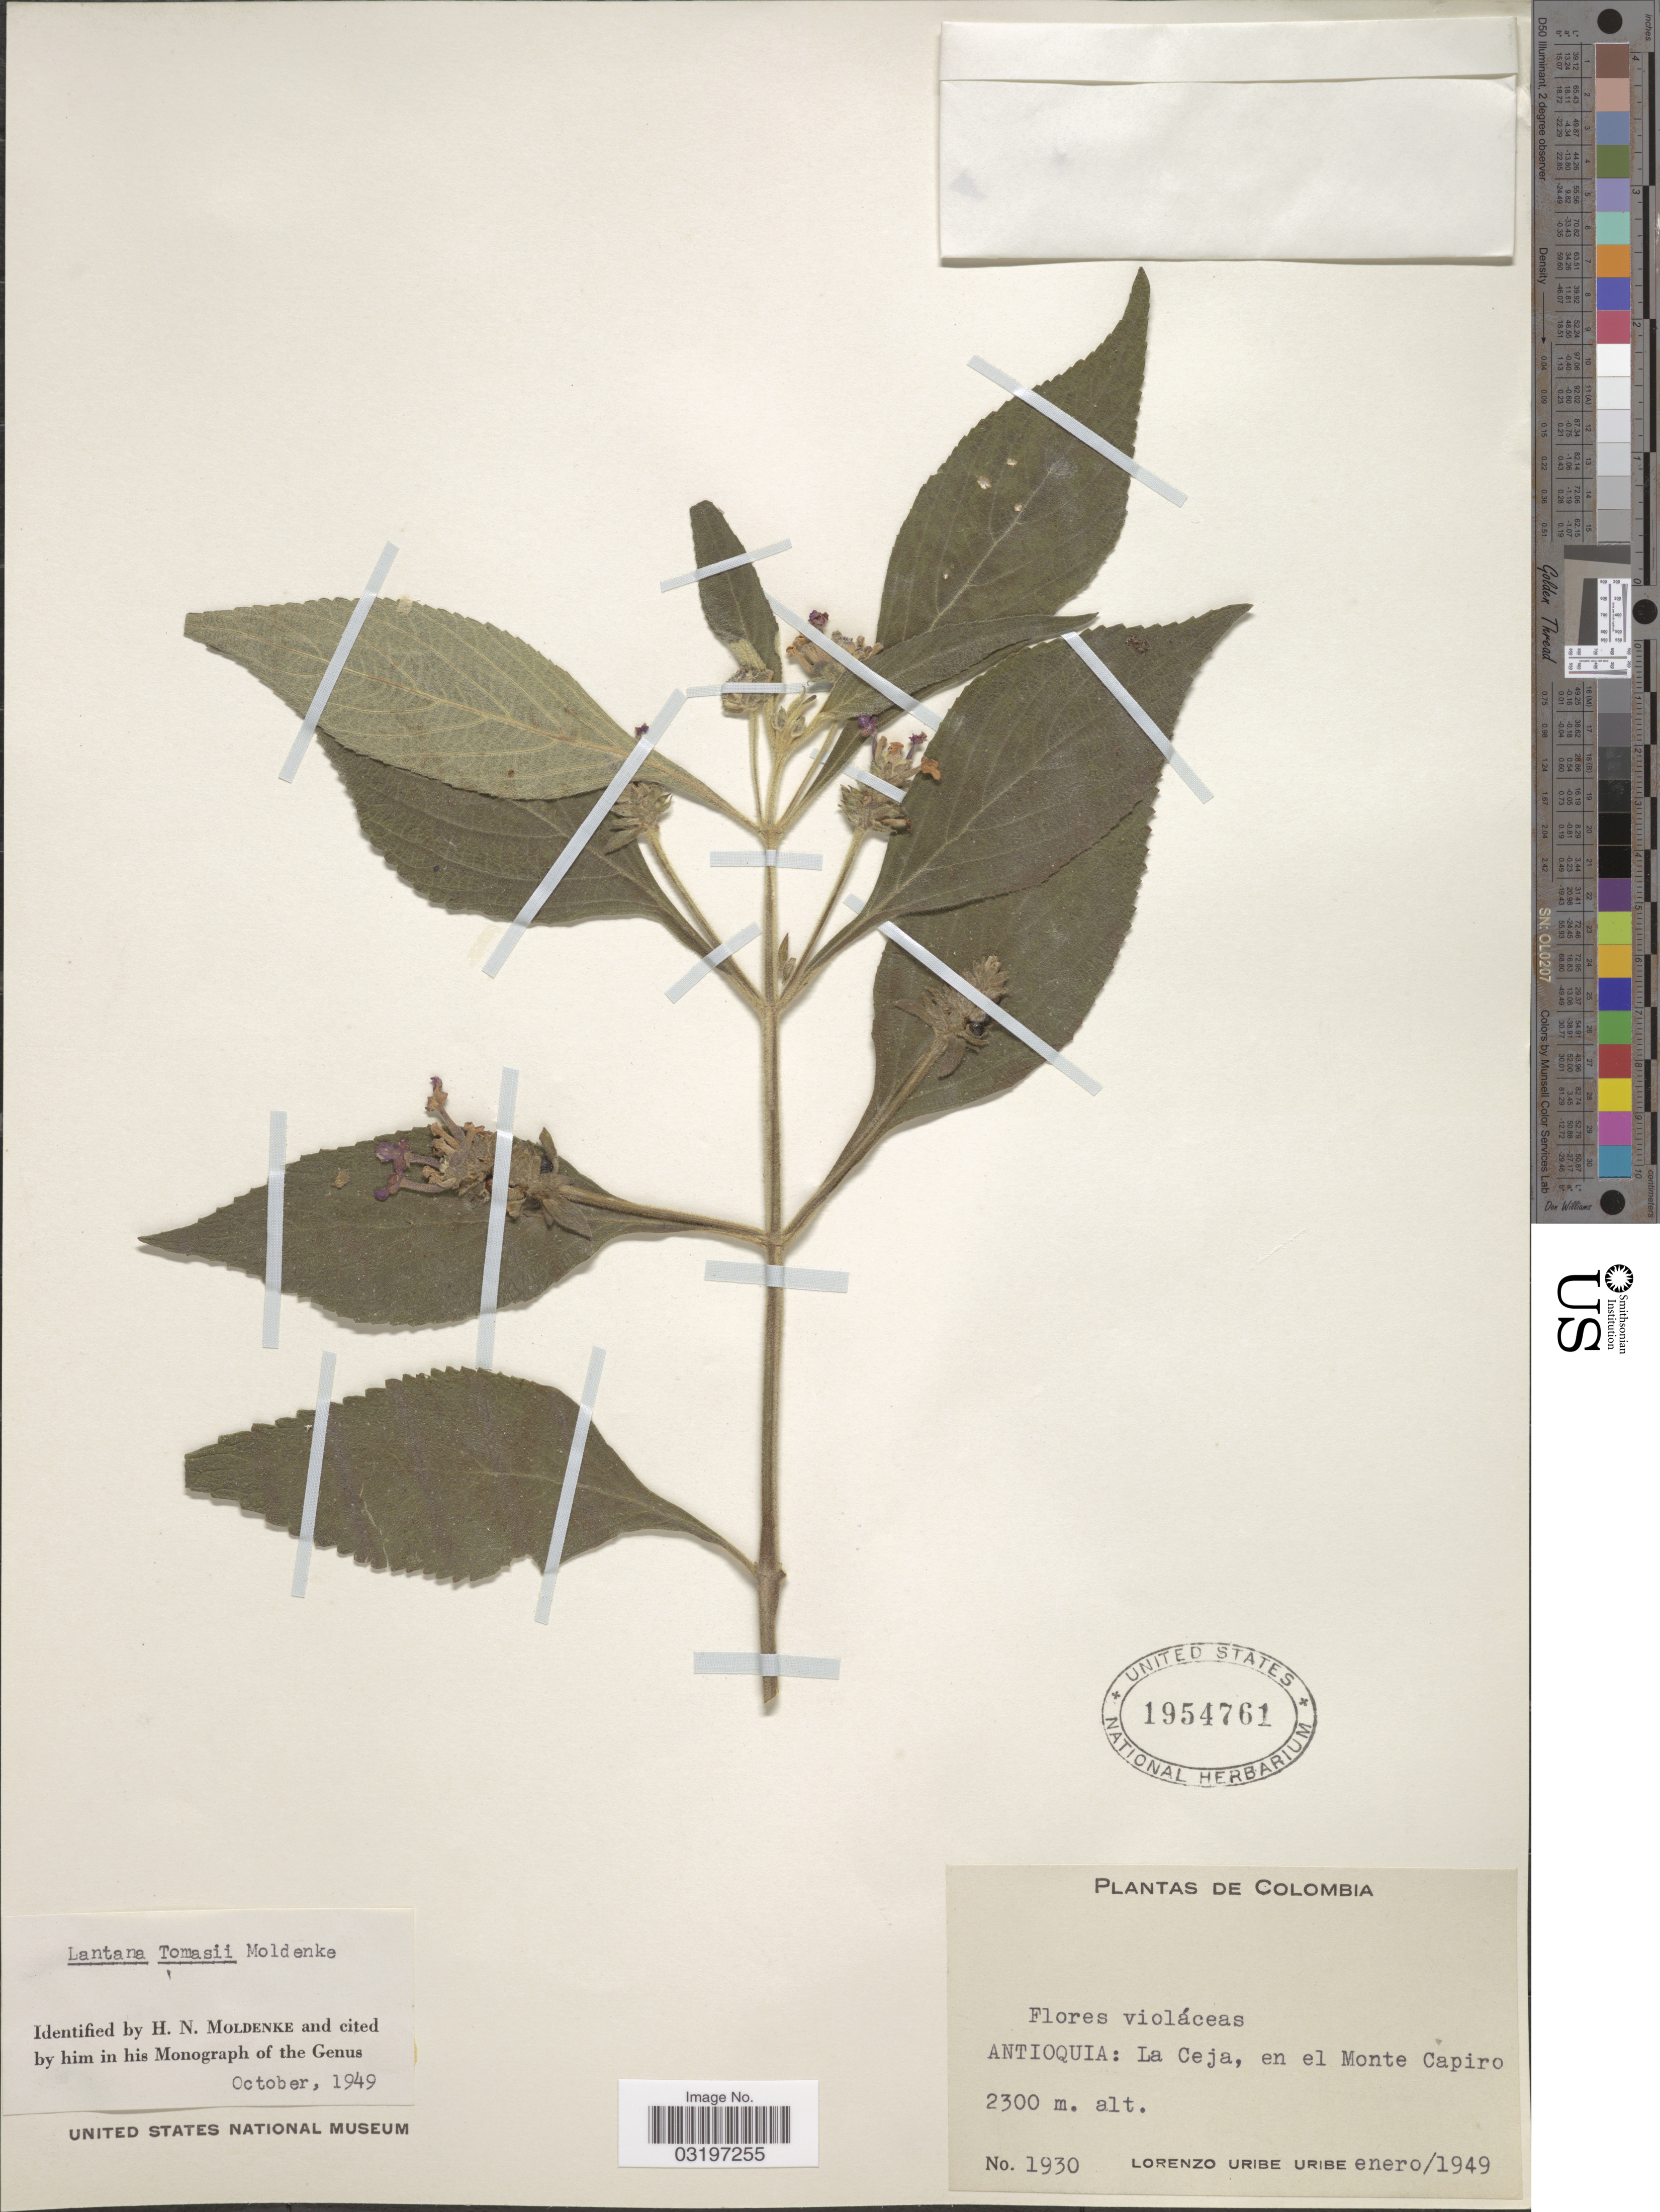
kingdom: Plantae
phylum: Tracheophyta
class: Magnoliopsida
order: Lamiales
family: Verbenaceae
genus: Lantana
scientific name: Lantana tomasii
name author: Moldenke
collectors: L. Uribe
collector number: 1930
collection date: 1949-01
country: Colombia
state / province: Antioquia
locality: La Ceja, en el Monte Capiro.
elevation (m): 2300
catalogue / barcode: US 1954761